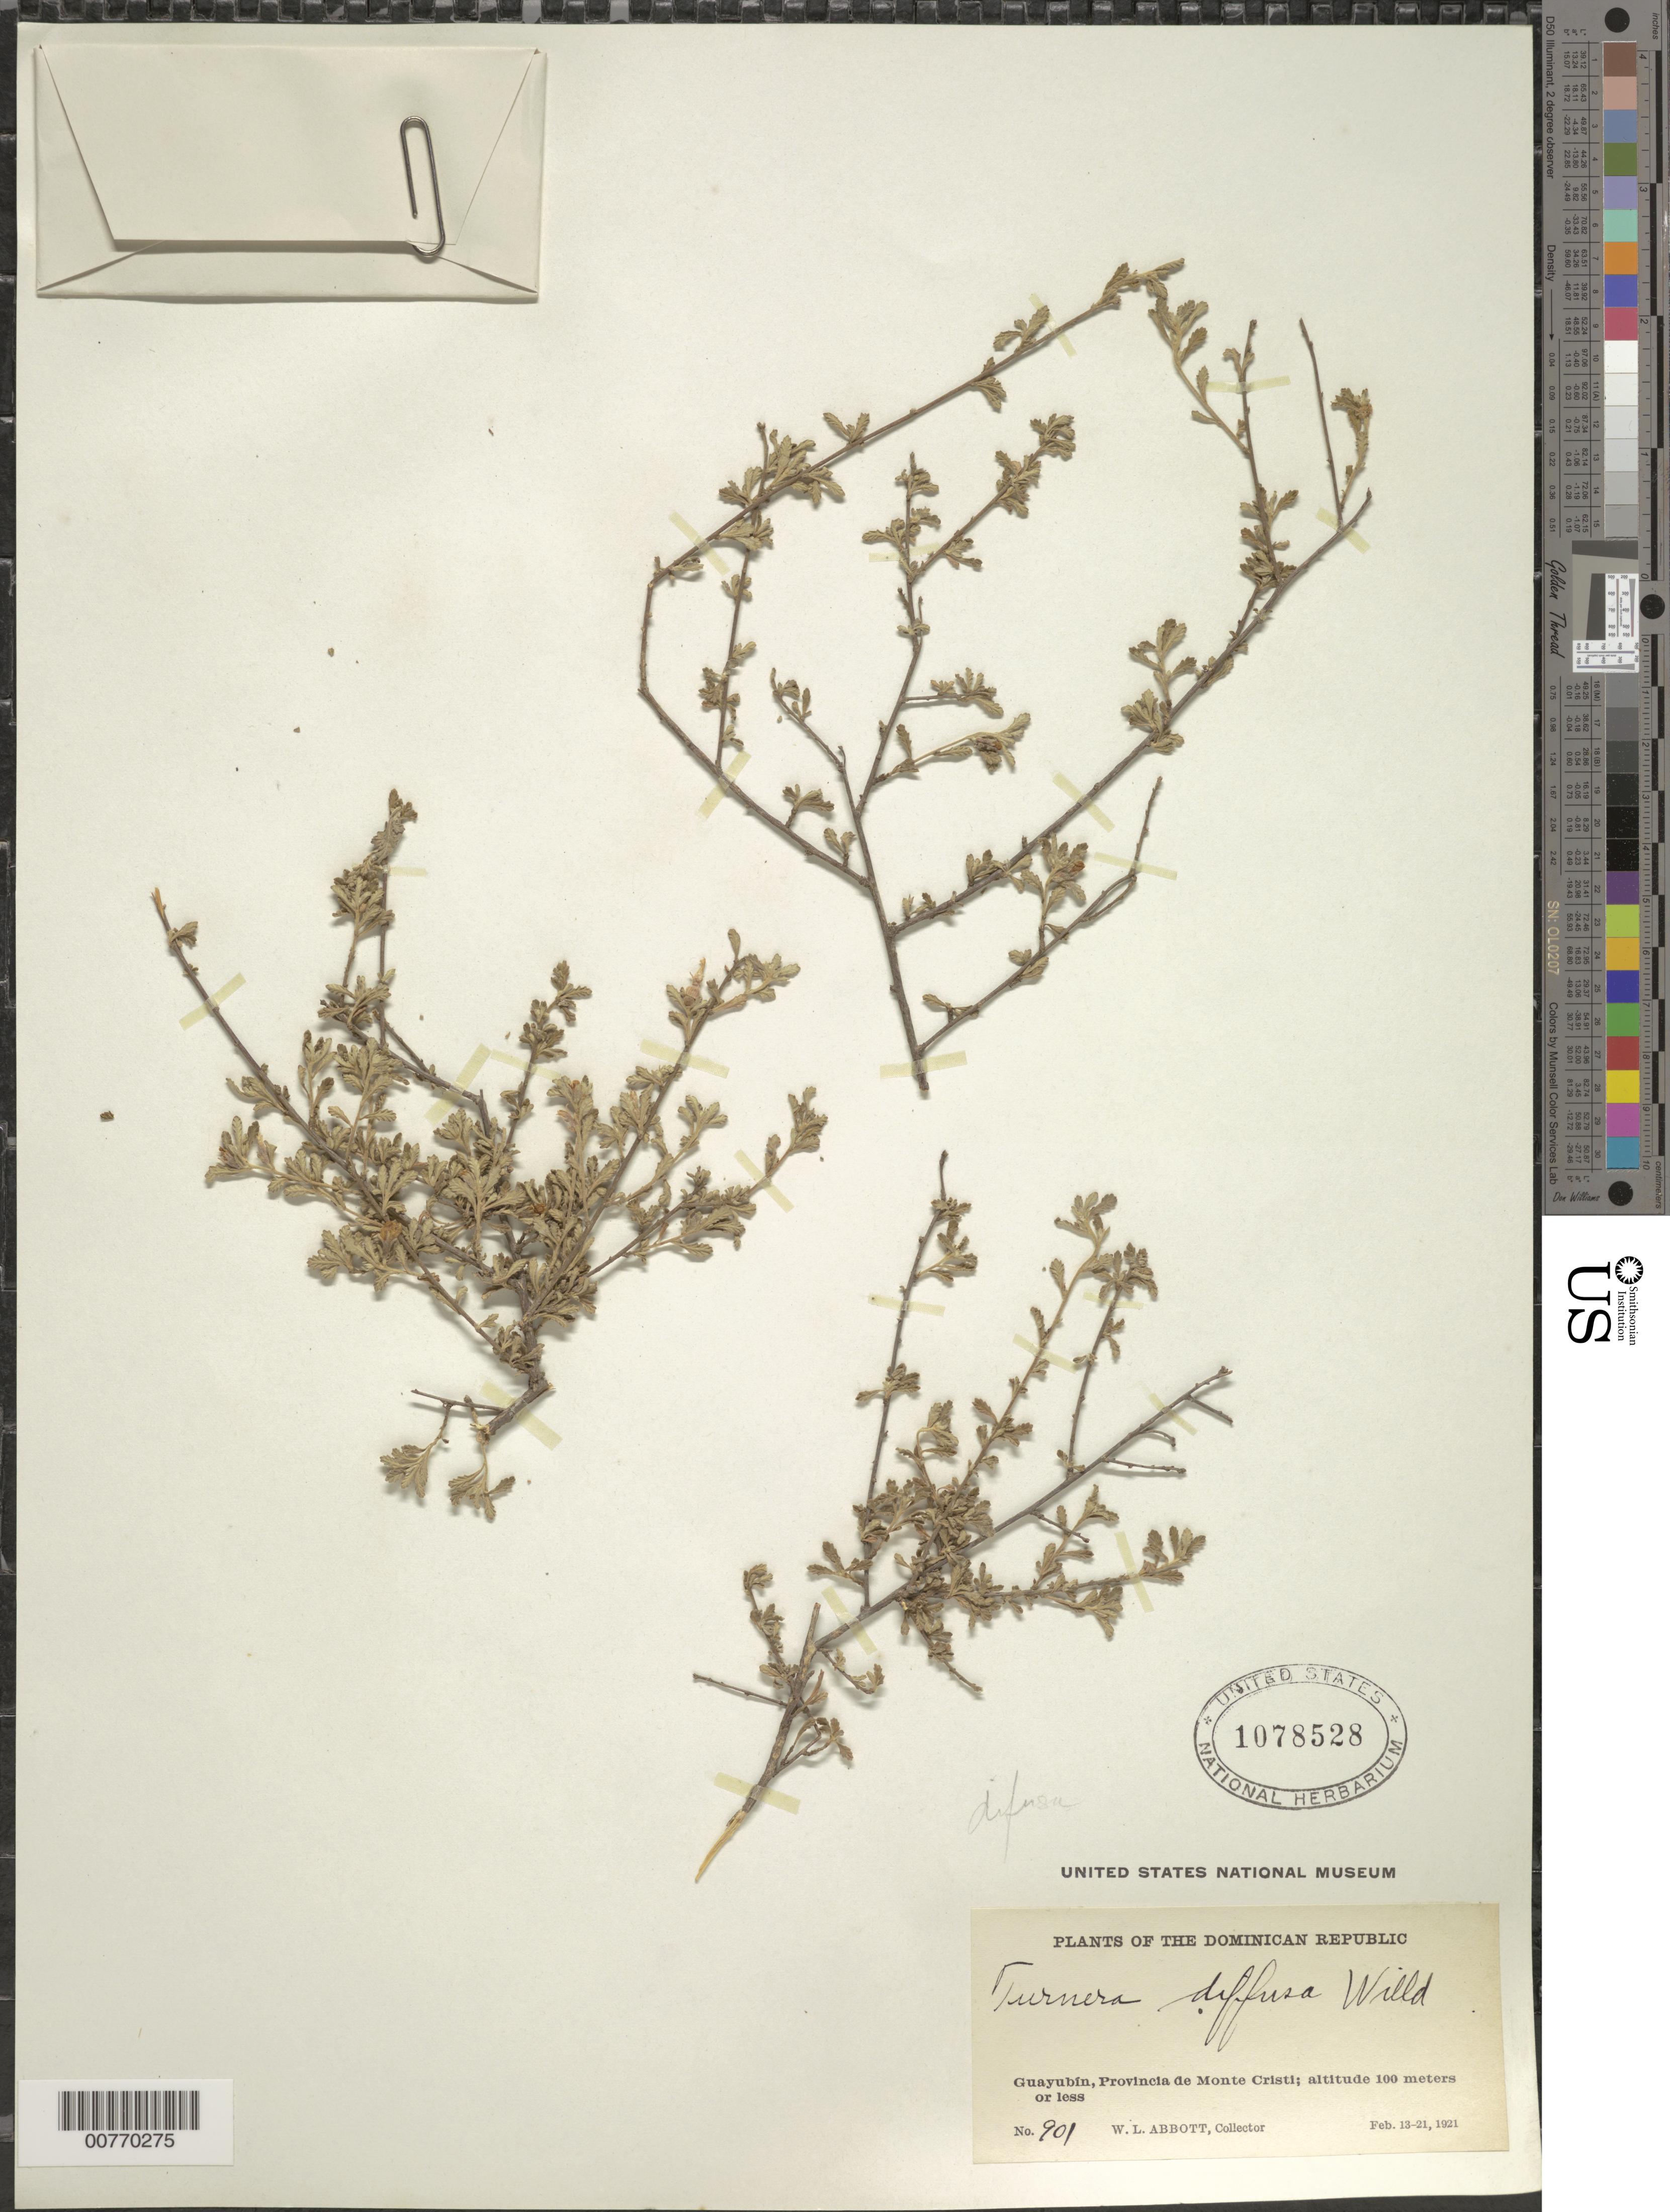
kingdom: Plantae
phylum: Tracheophyta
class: Magnoliopsida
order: Malpighiales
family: Turneraceae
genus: Turnera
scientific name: Turnera diffusa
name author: Willd. ex Schult.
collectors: W. L. Abbott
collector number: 901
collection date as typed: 13 Feb 1910 to 21 Feb 1921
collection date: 1910-02-13/1921-02-21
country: Dominican Republic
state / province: Monte Cristi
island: Hispaniola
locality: Guayubín.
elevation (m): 100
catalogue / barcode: US 1078528